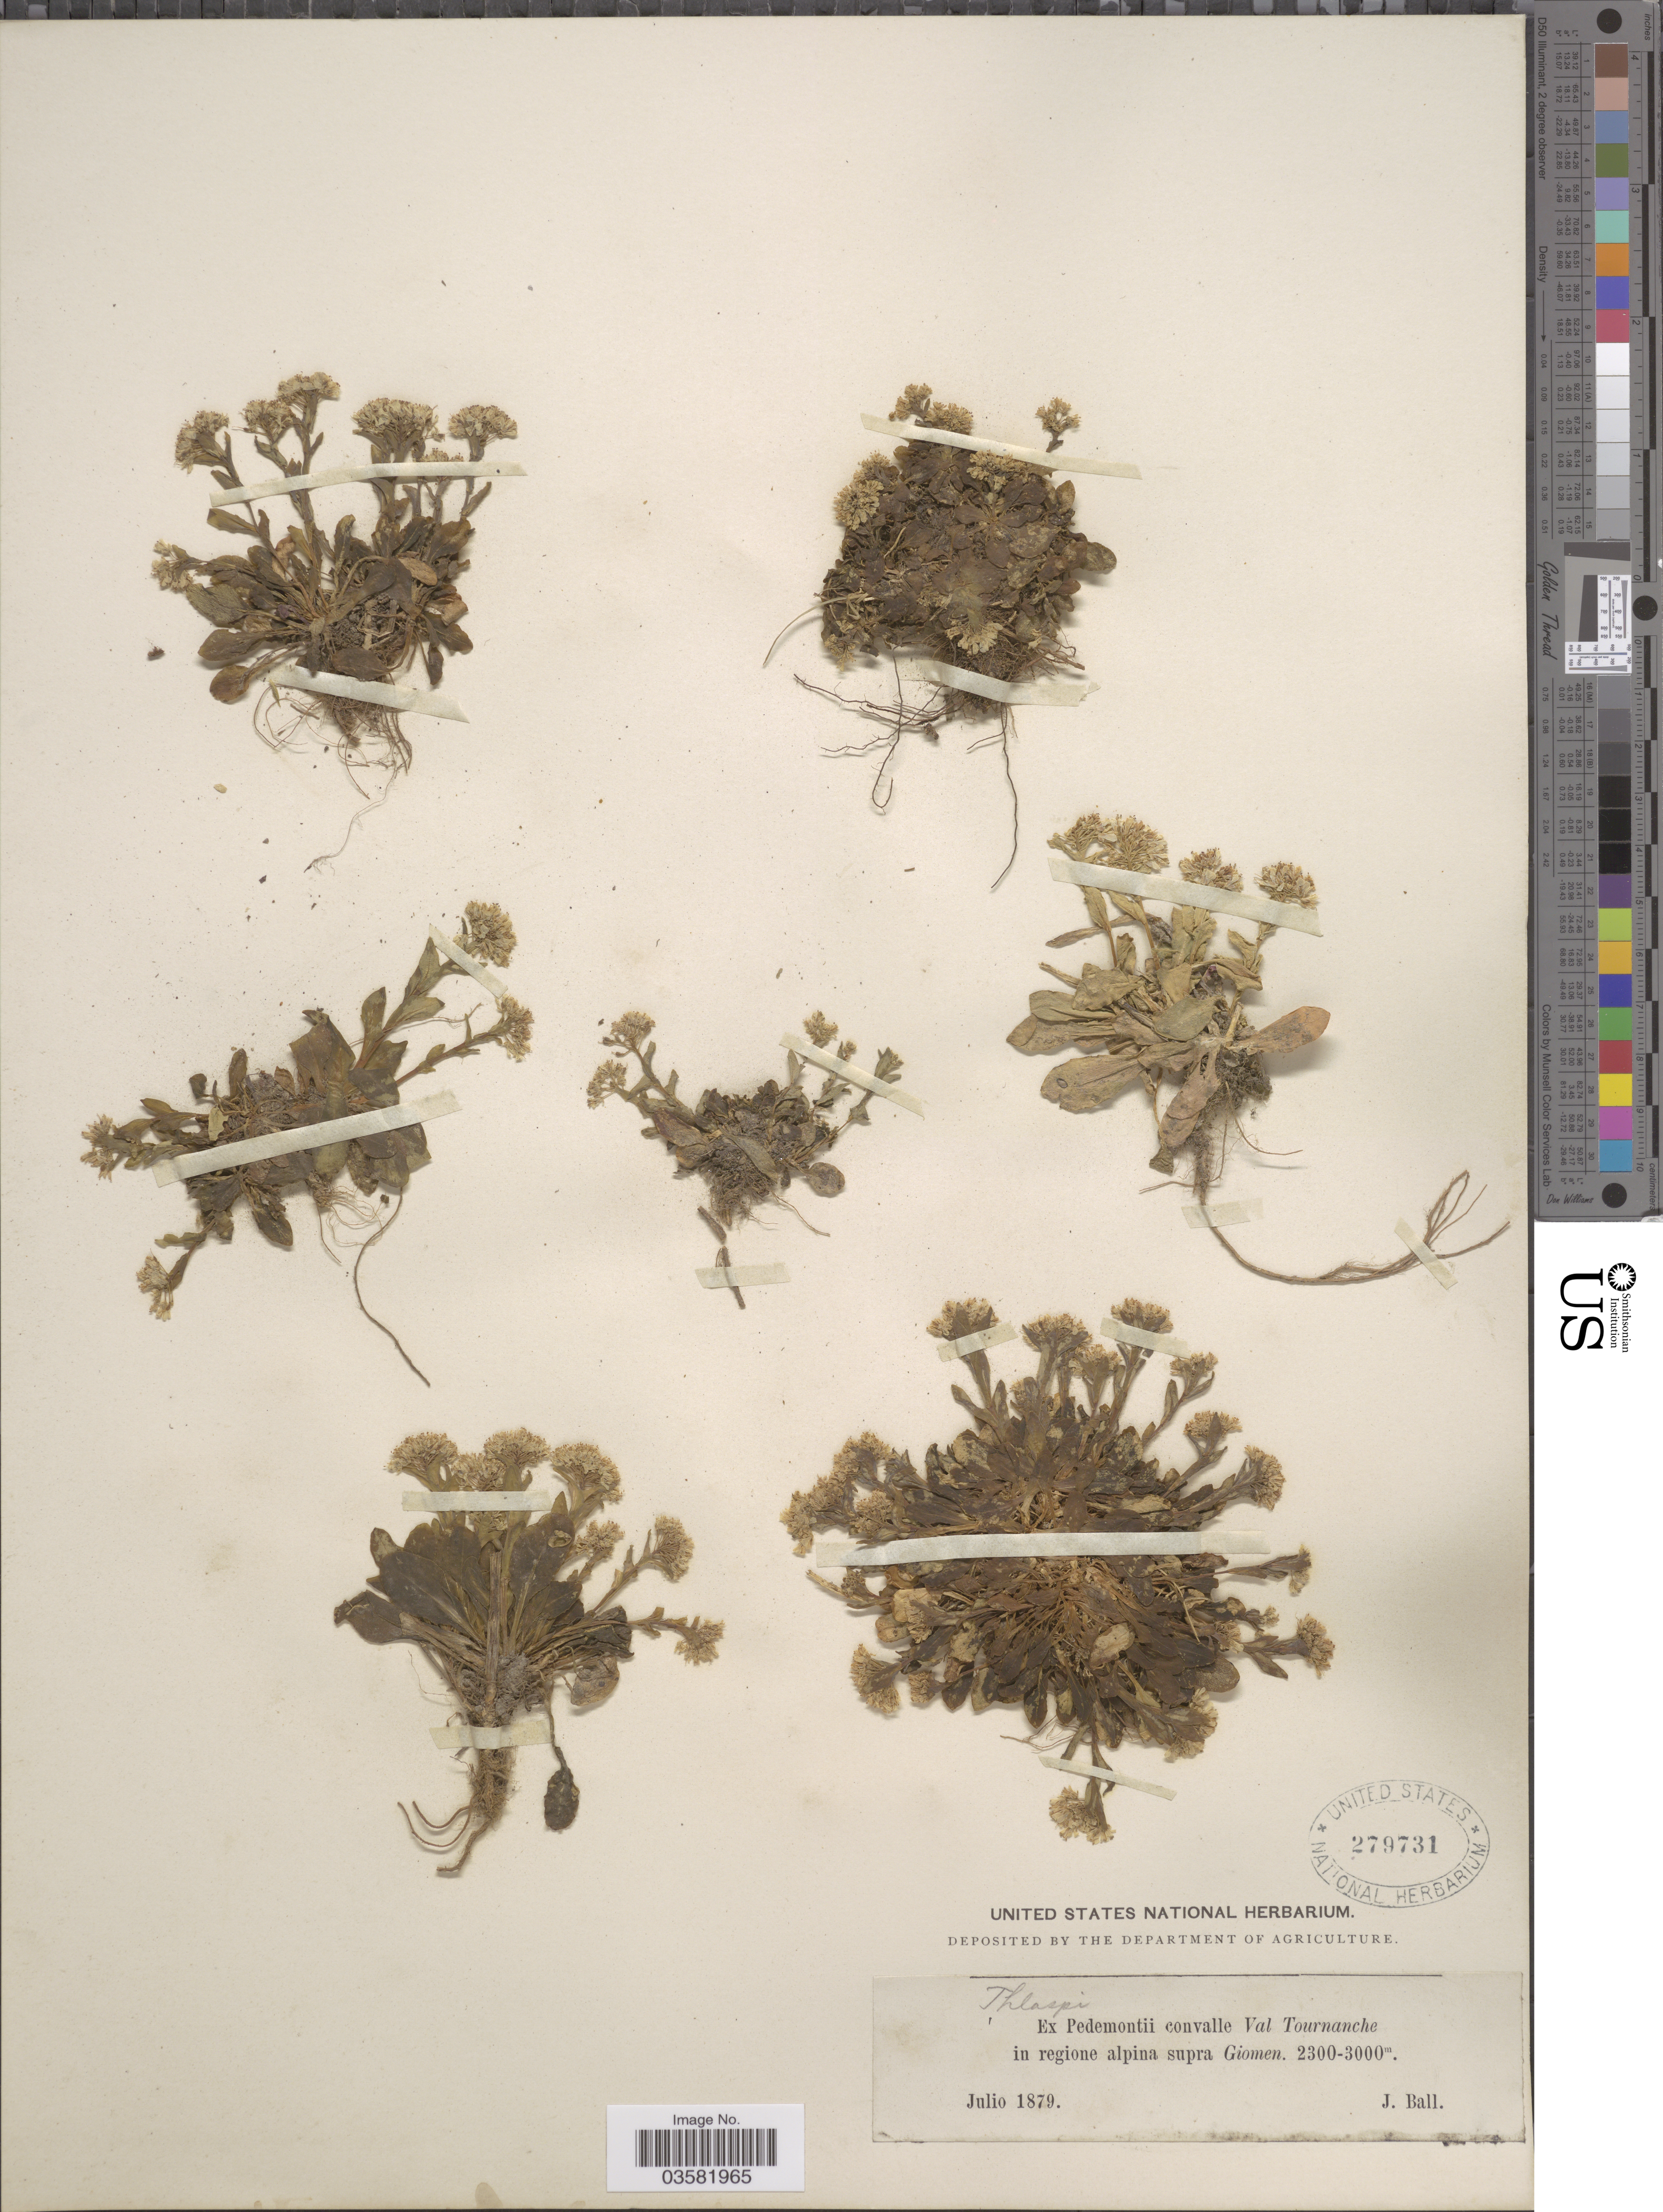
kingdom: Plantae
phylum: Tracheophyta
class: Magnoliopsida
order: Brassicales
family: Brassicaceae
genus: Thlaspi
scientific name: Thlaspi sp.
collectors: J. Ball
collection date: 1879-07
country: Italy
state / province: Piedmont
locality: Ex Pedemontii convalle Val Tournanche in regione alpina supra Giomen.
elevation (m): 2300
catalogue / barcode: US 279731